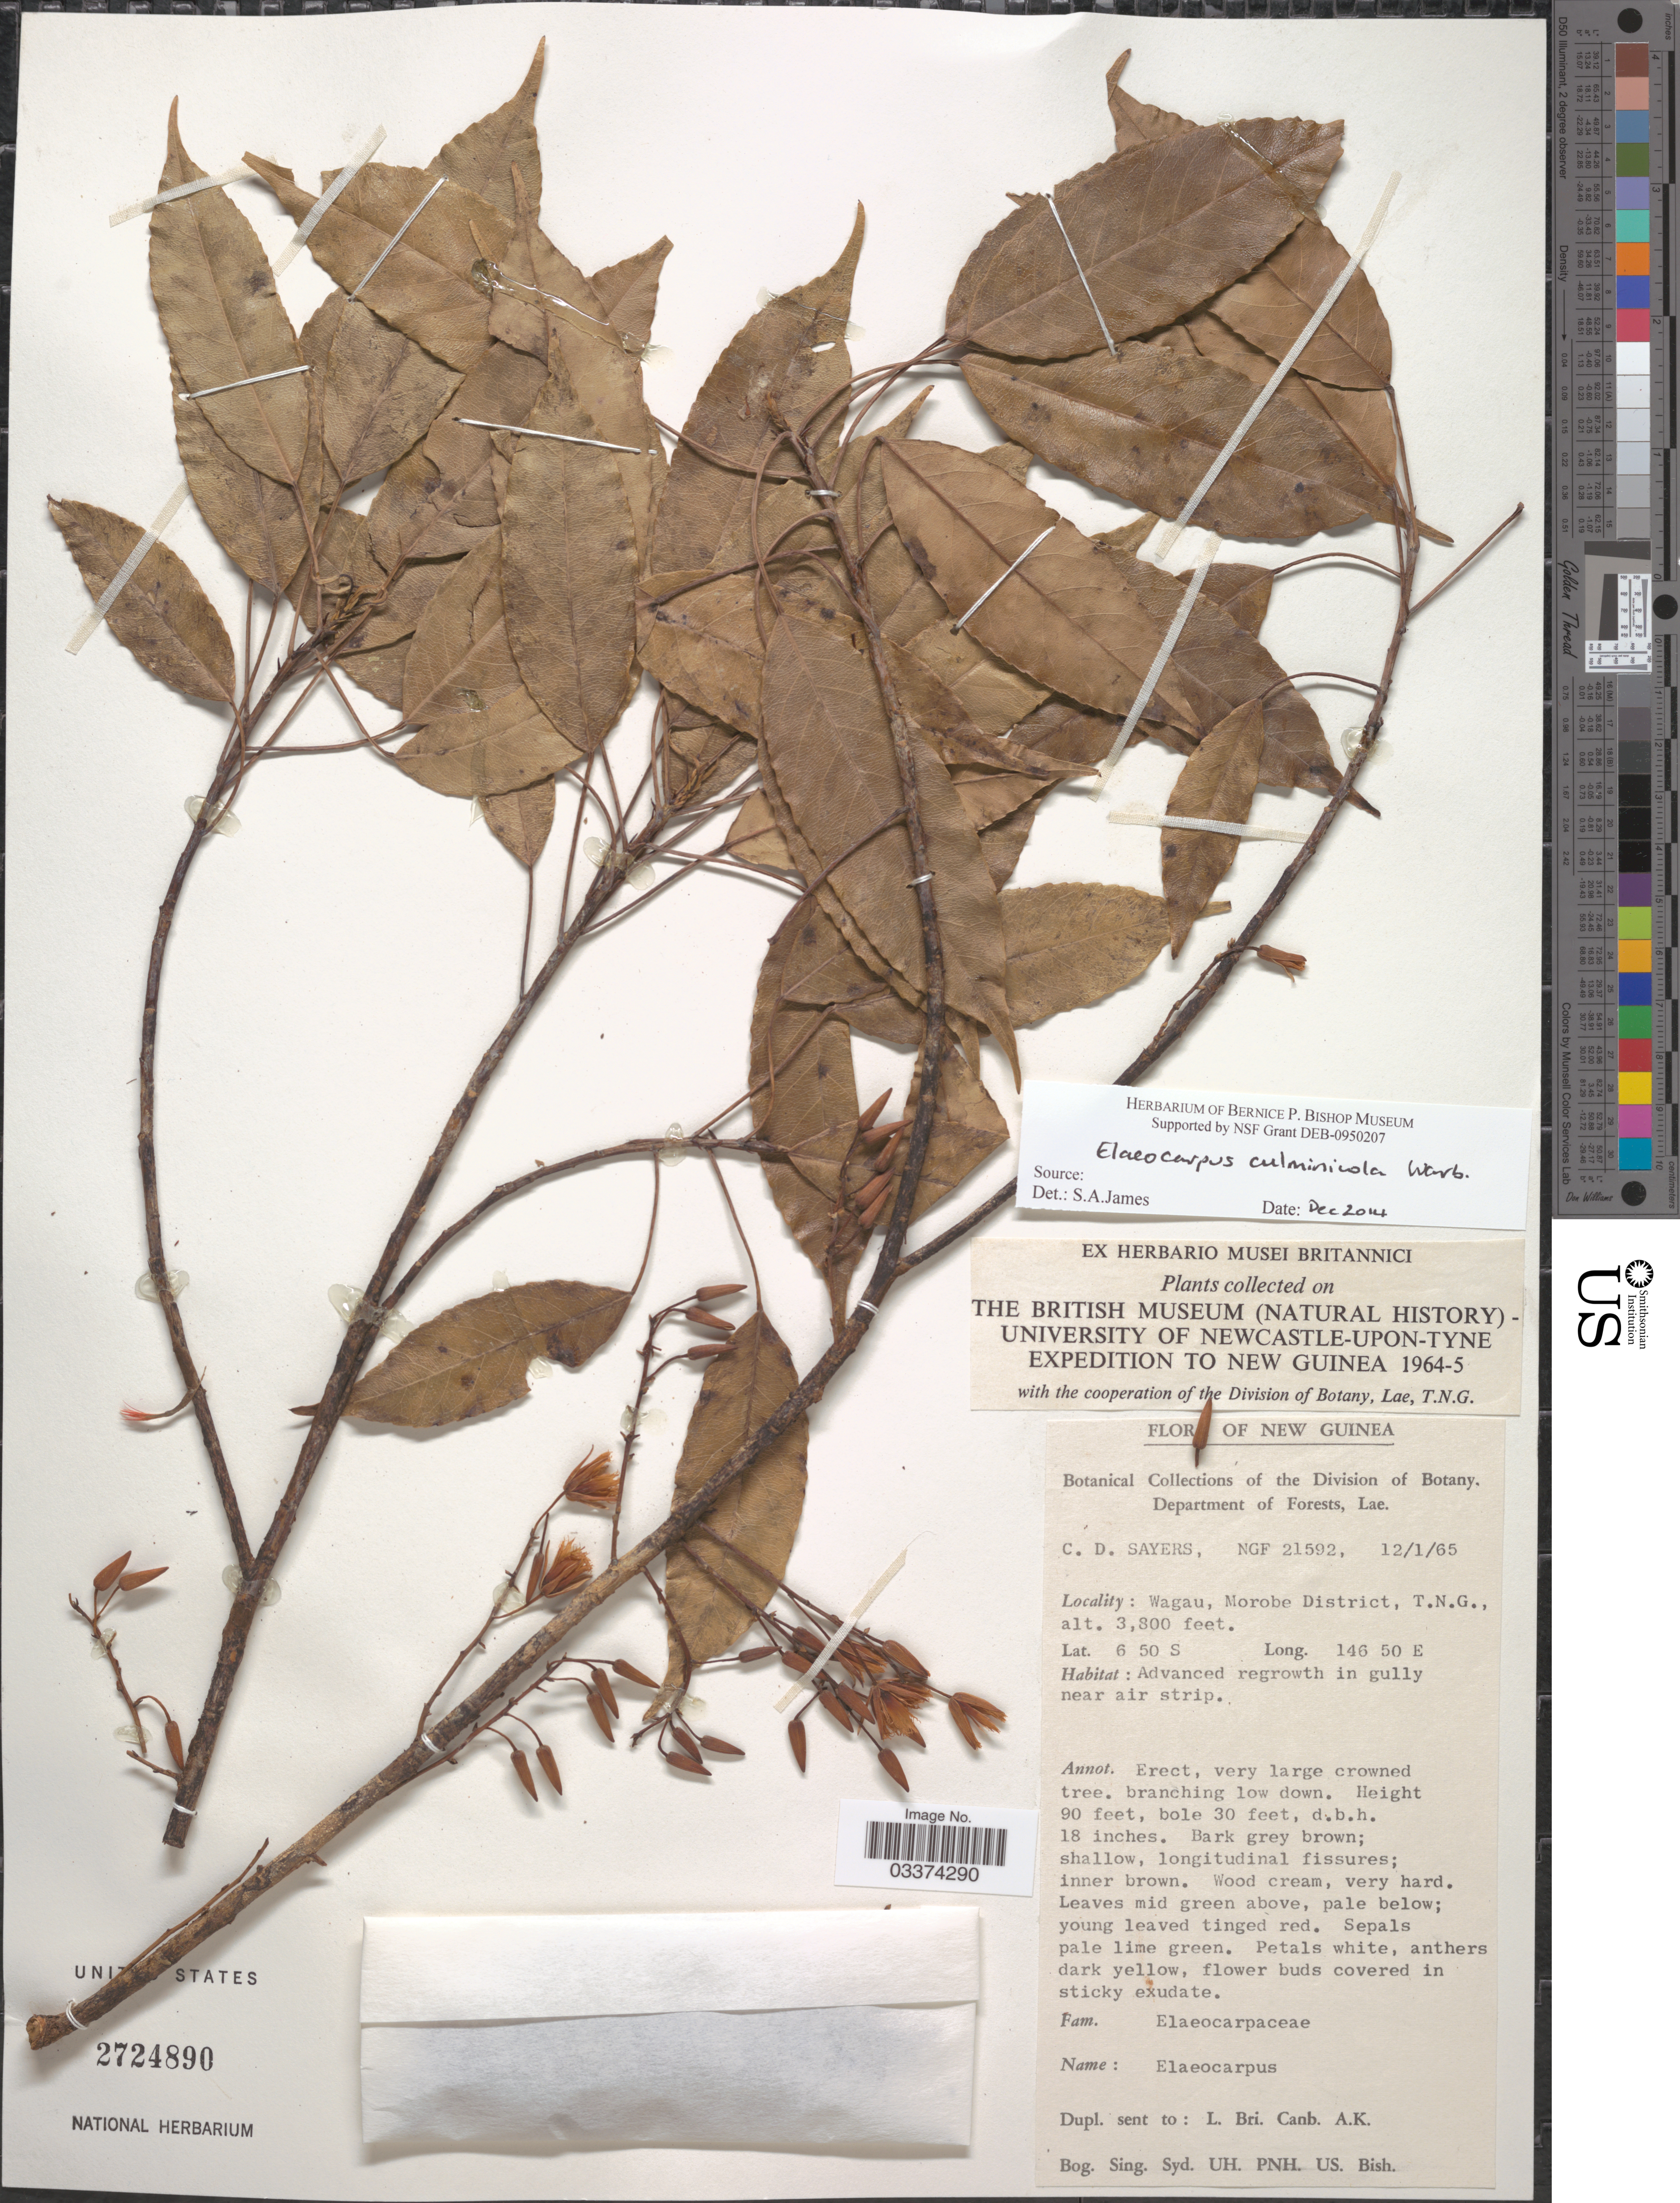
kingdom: Plantae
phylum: Tracheophyta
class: Magnoliopsida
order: Oxalidales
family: Elaeocarpaceae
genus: Elaeocarpus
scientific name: Elaeocarpus culminicola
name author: Warb.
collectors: C. Sayers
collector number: NGF21592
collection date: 1965-01-12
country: Papua New Guinea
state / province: Morobe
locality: New Guinea, Wagau, Morobe District, T.N.G.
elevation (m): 1158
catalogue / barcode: US 2724890